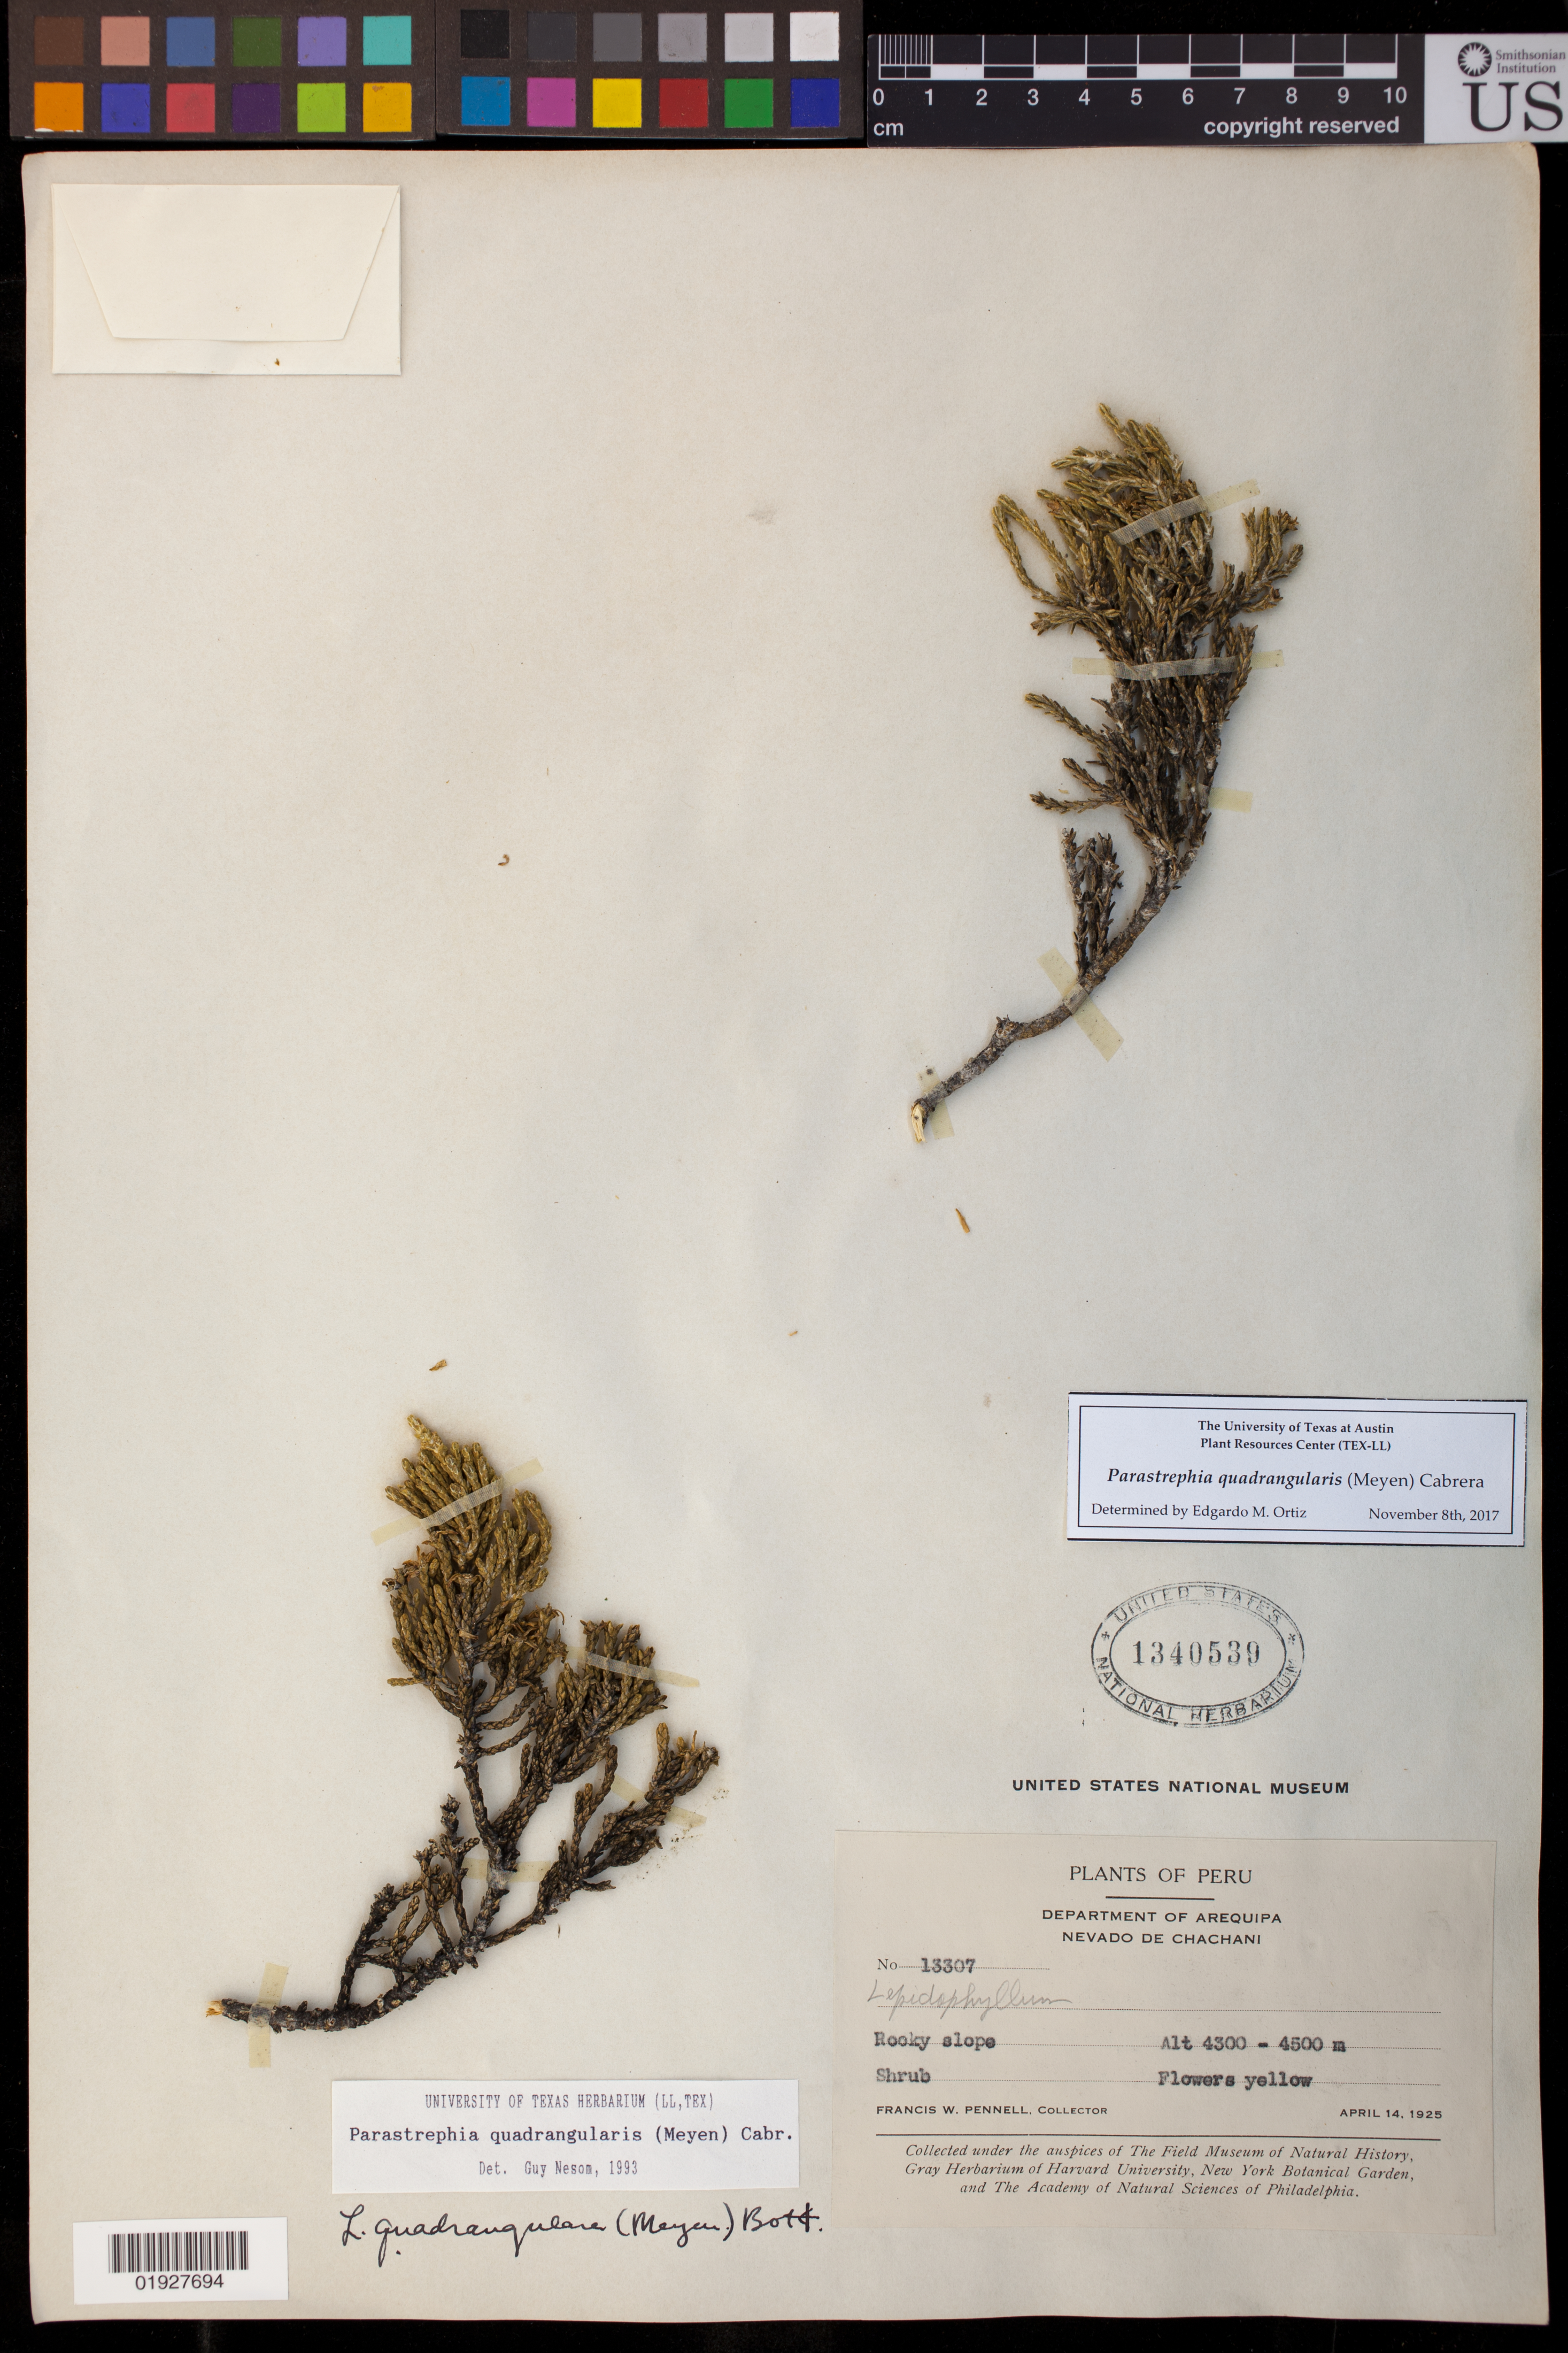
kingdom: Plantae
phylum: Tracheophyta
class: Magnoliopsida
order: Asterales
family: Asteraceae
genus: Parastrephia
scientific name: Parastrephia quadrangularis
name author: (Meyen) Cabrera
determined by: Ortiz, E. M.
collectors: F. W. Pennell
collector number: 13307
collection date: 1925-04-14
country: Peru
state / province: Arequipa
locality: Nevado de Chachani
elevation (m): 4300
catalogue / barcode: US 1340539